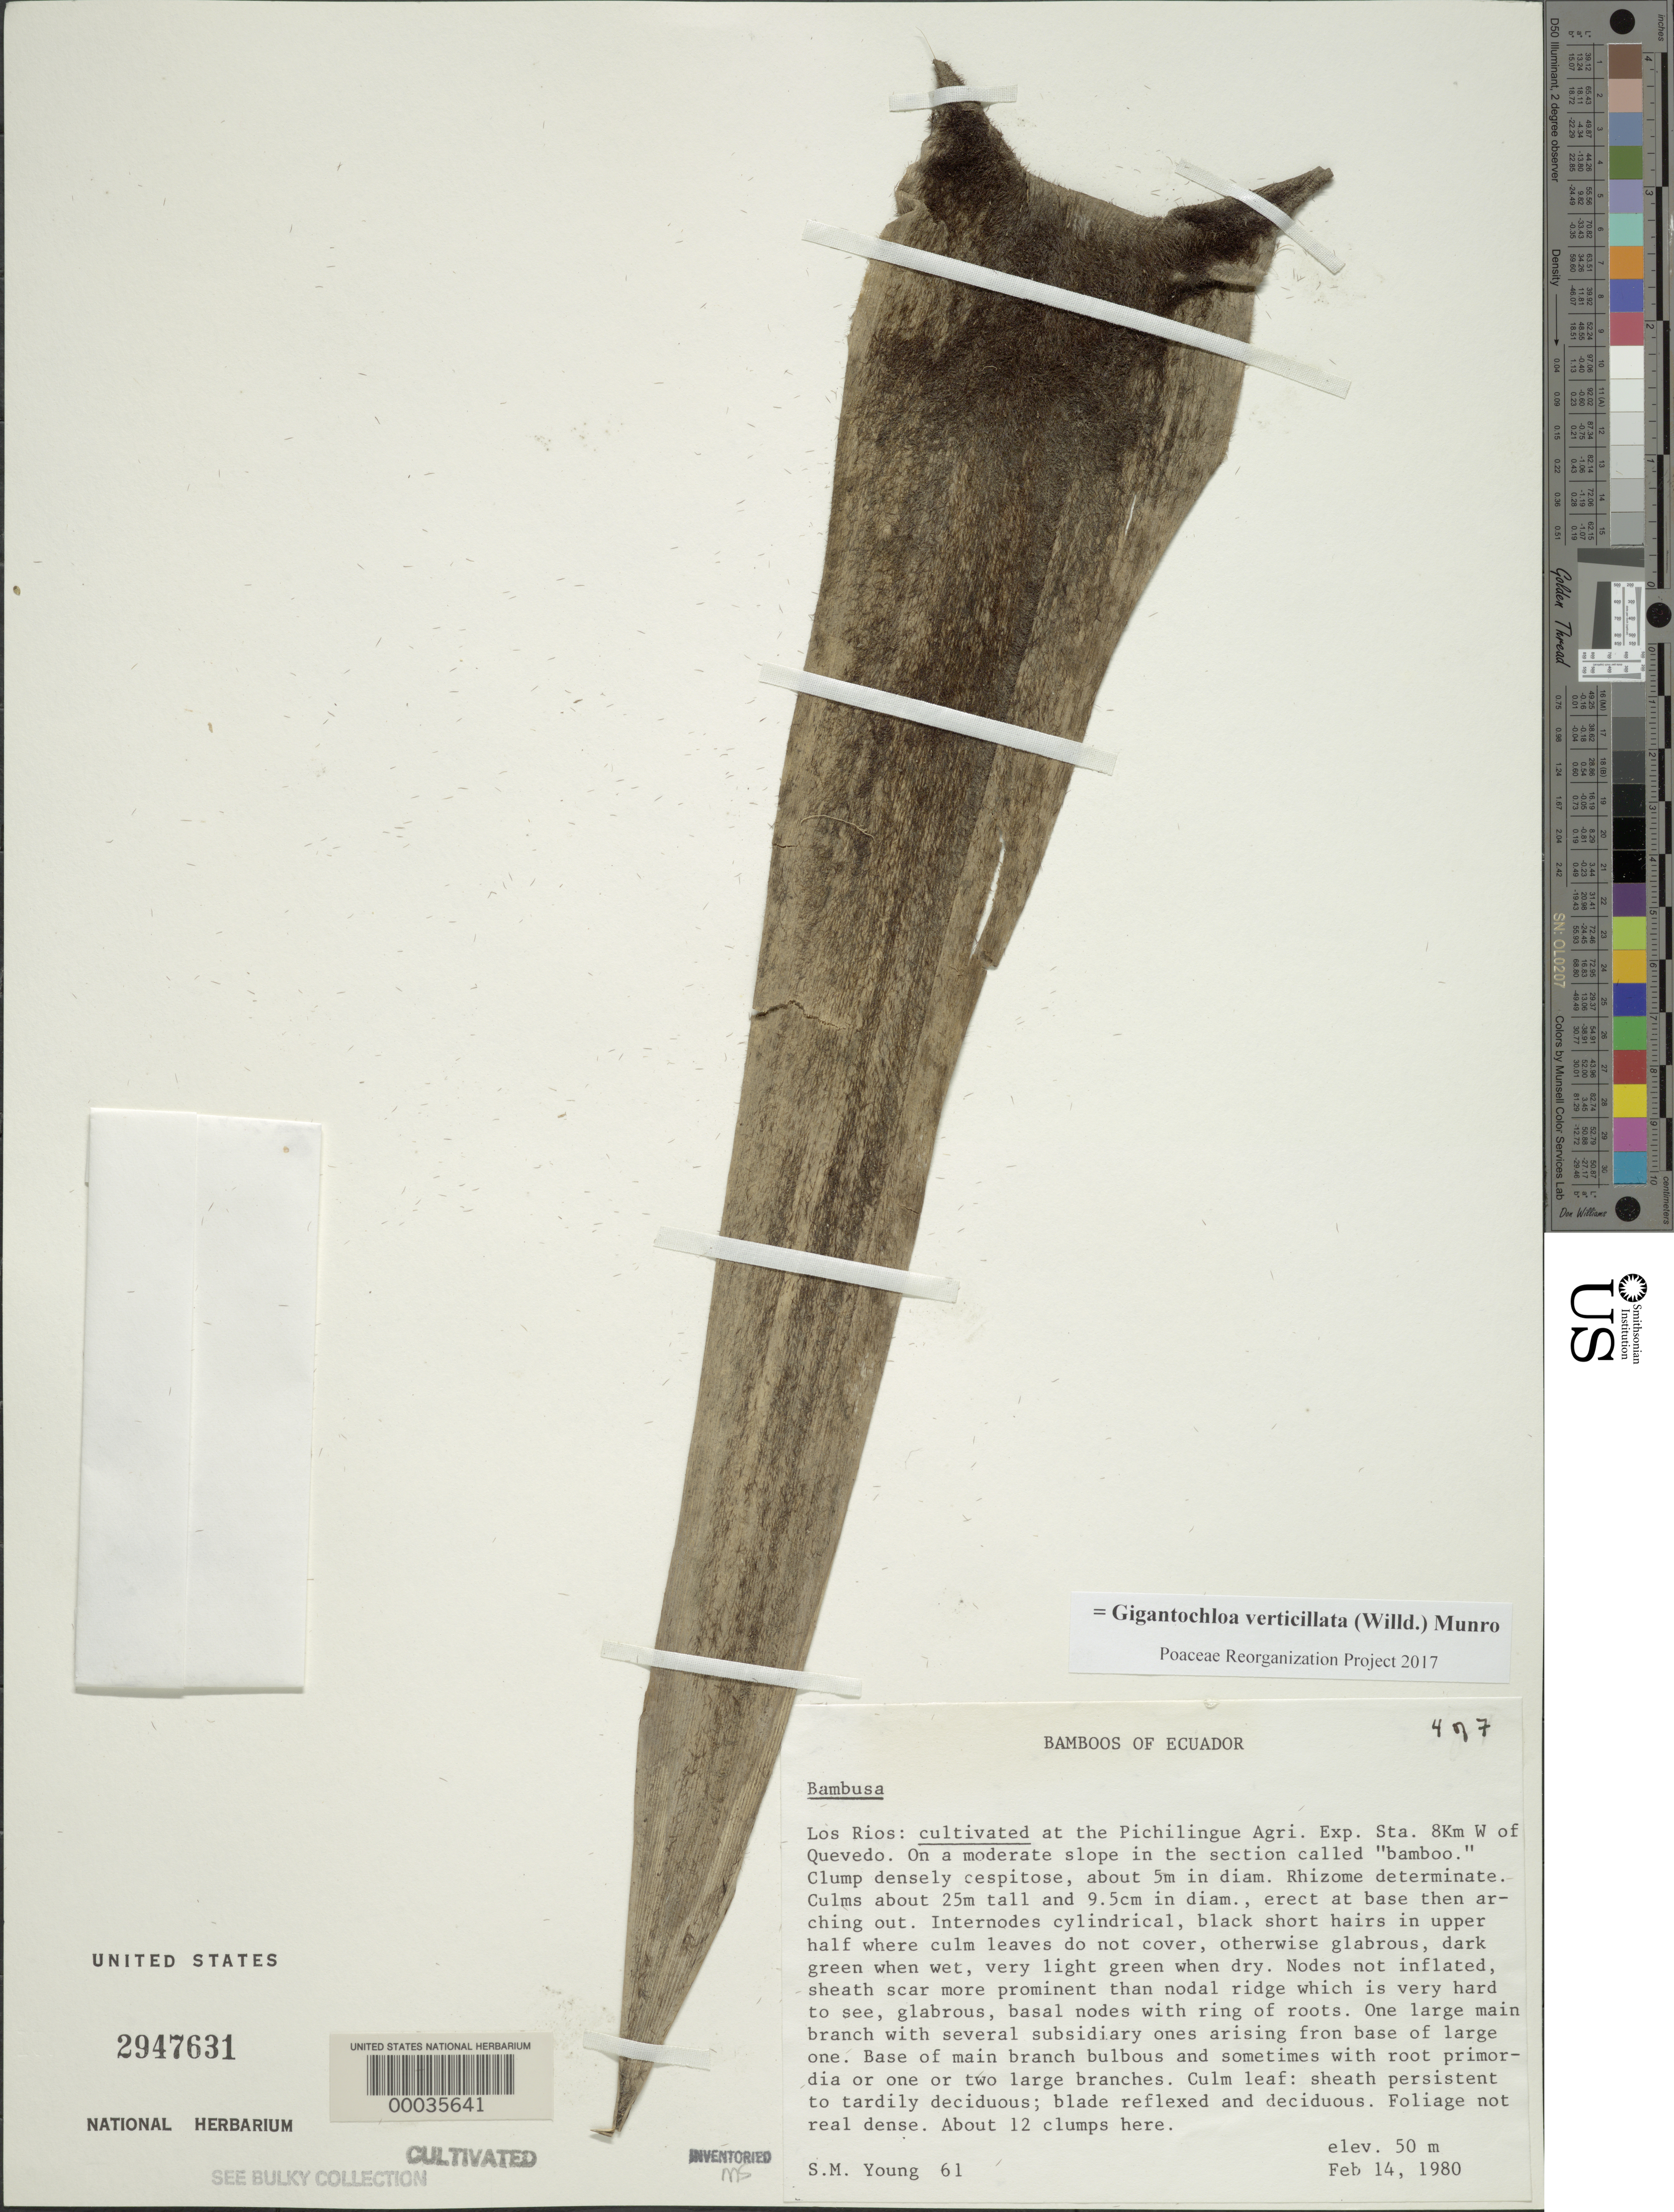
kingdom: Plantae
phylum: Tracheophyta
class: Liliopsida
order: Poales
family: Poaceae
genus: Gigantochloa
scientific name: Gigantochloa verticillata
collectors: S. Young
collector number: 61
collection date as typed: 14 Feb 1980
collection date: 1980-02-14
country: Ecuador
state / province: Los Rios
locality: Pichilingue Agricultural Experimental, Quevedo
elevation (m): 50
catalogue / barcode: US 2947631